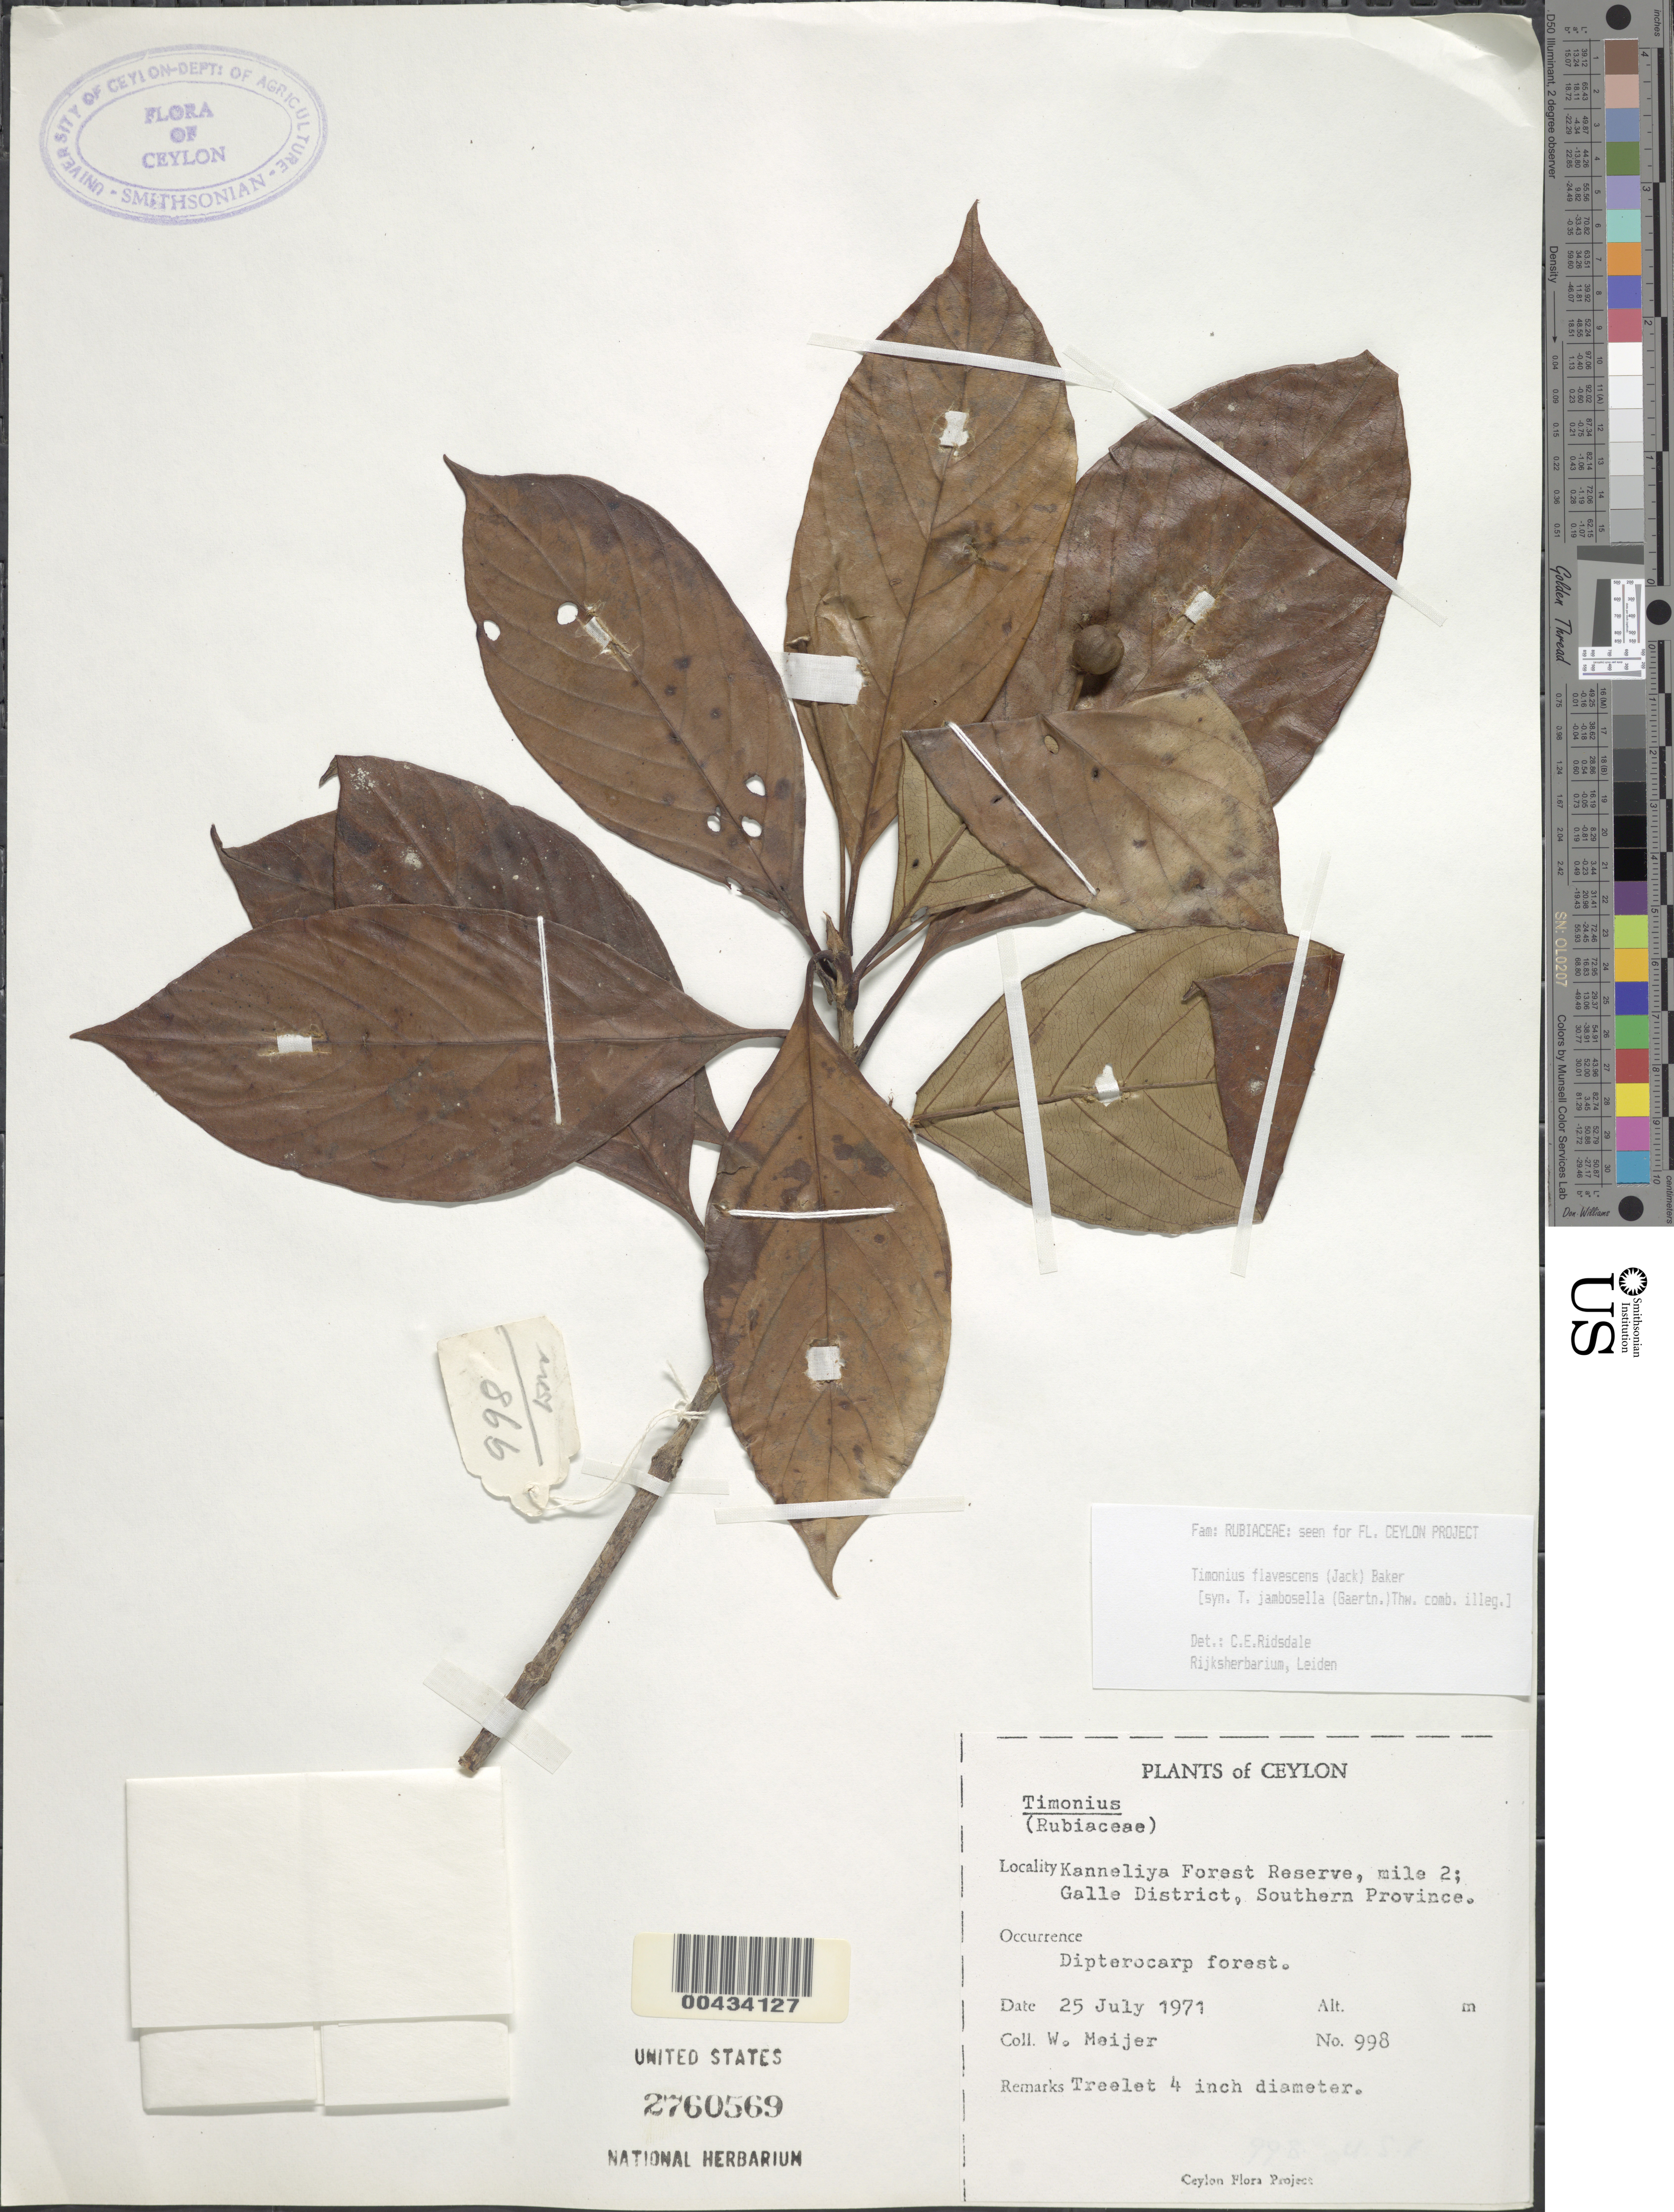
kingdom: Plantae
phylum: Tracheophyta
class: Magnoliopsida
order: Gentianales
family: Rubiaceae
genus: Timonius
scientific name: Timonius flavescens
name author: (Jack) Baker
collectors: W. Meijer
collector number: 9986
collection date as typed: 25 Jul 1971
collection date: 1971-07-25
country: Sri Lanka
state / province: Southern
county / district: Galle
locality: Kanneliya FR, mi 2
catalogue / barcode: US 2760569